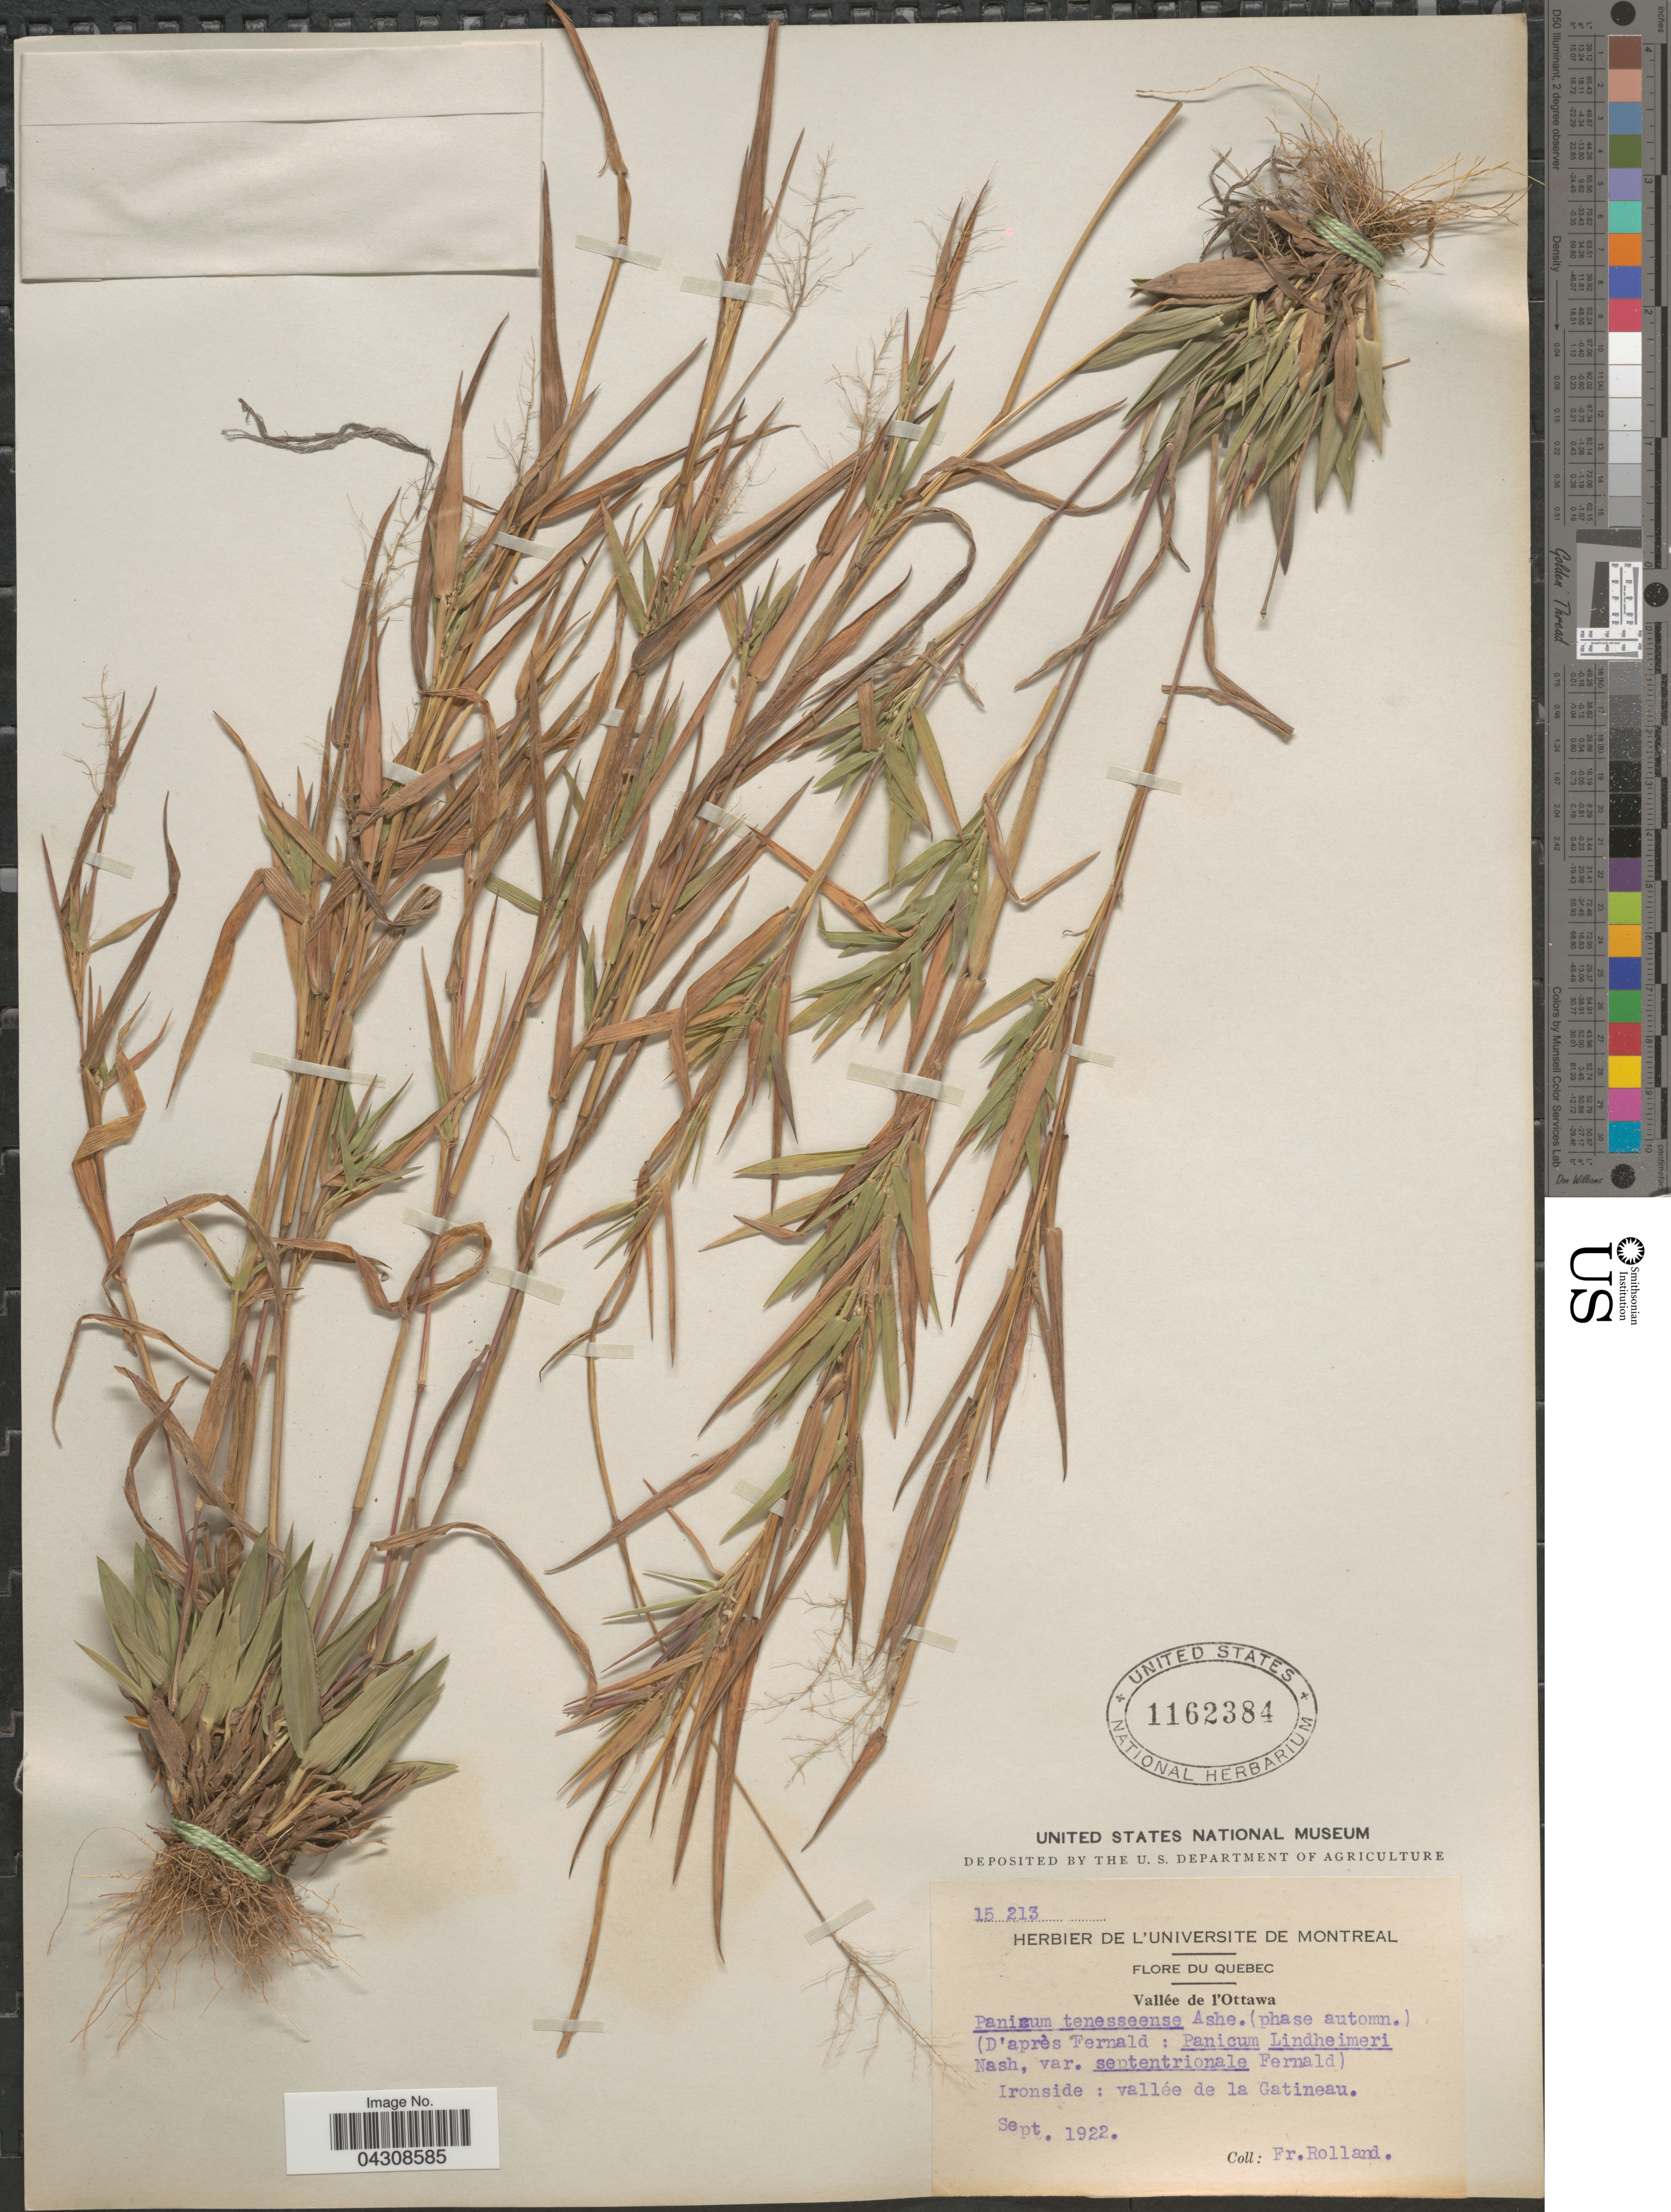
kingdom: Plantae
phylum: Tracheophyta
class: Liliopsida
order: Poales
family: Poaceae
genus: Dichanthelium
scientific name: Dichanthelium acuminatum var. acuminatum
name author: (Sw.) Gould & C.A. Clark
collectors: F. Rolland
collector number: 15213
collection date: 1922-09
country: Canada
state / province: Ontario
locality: Vallée de l'Ottawa. Ironside: vallée de la Gatineau.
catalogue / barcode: US 1162384